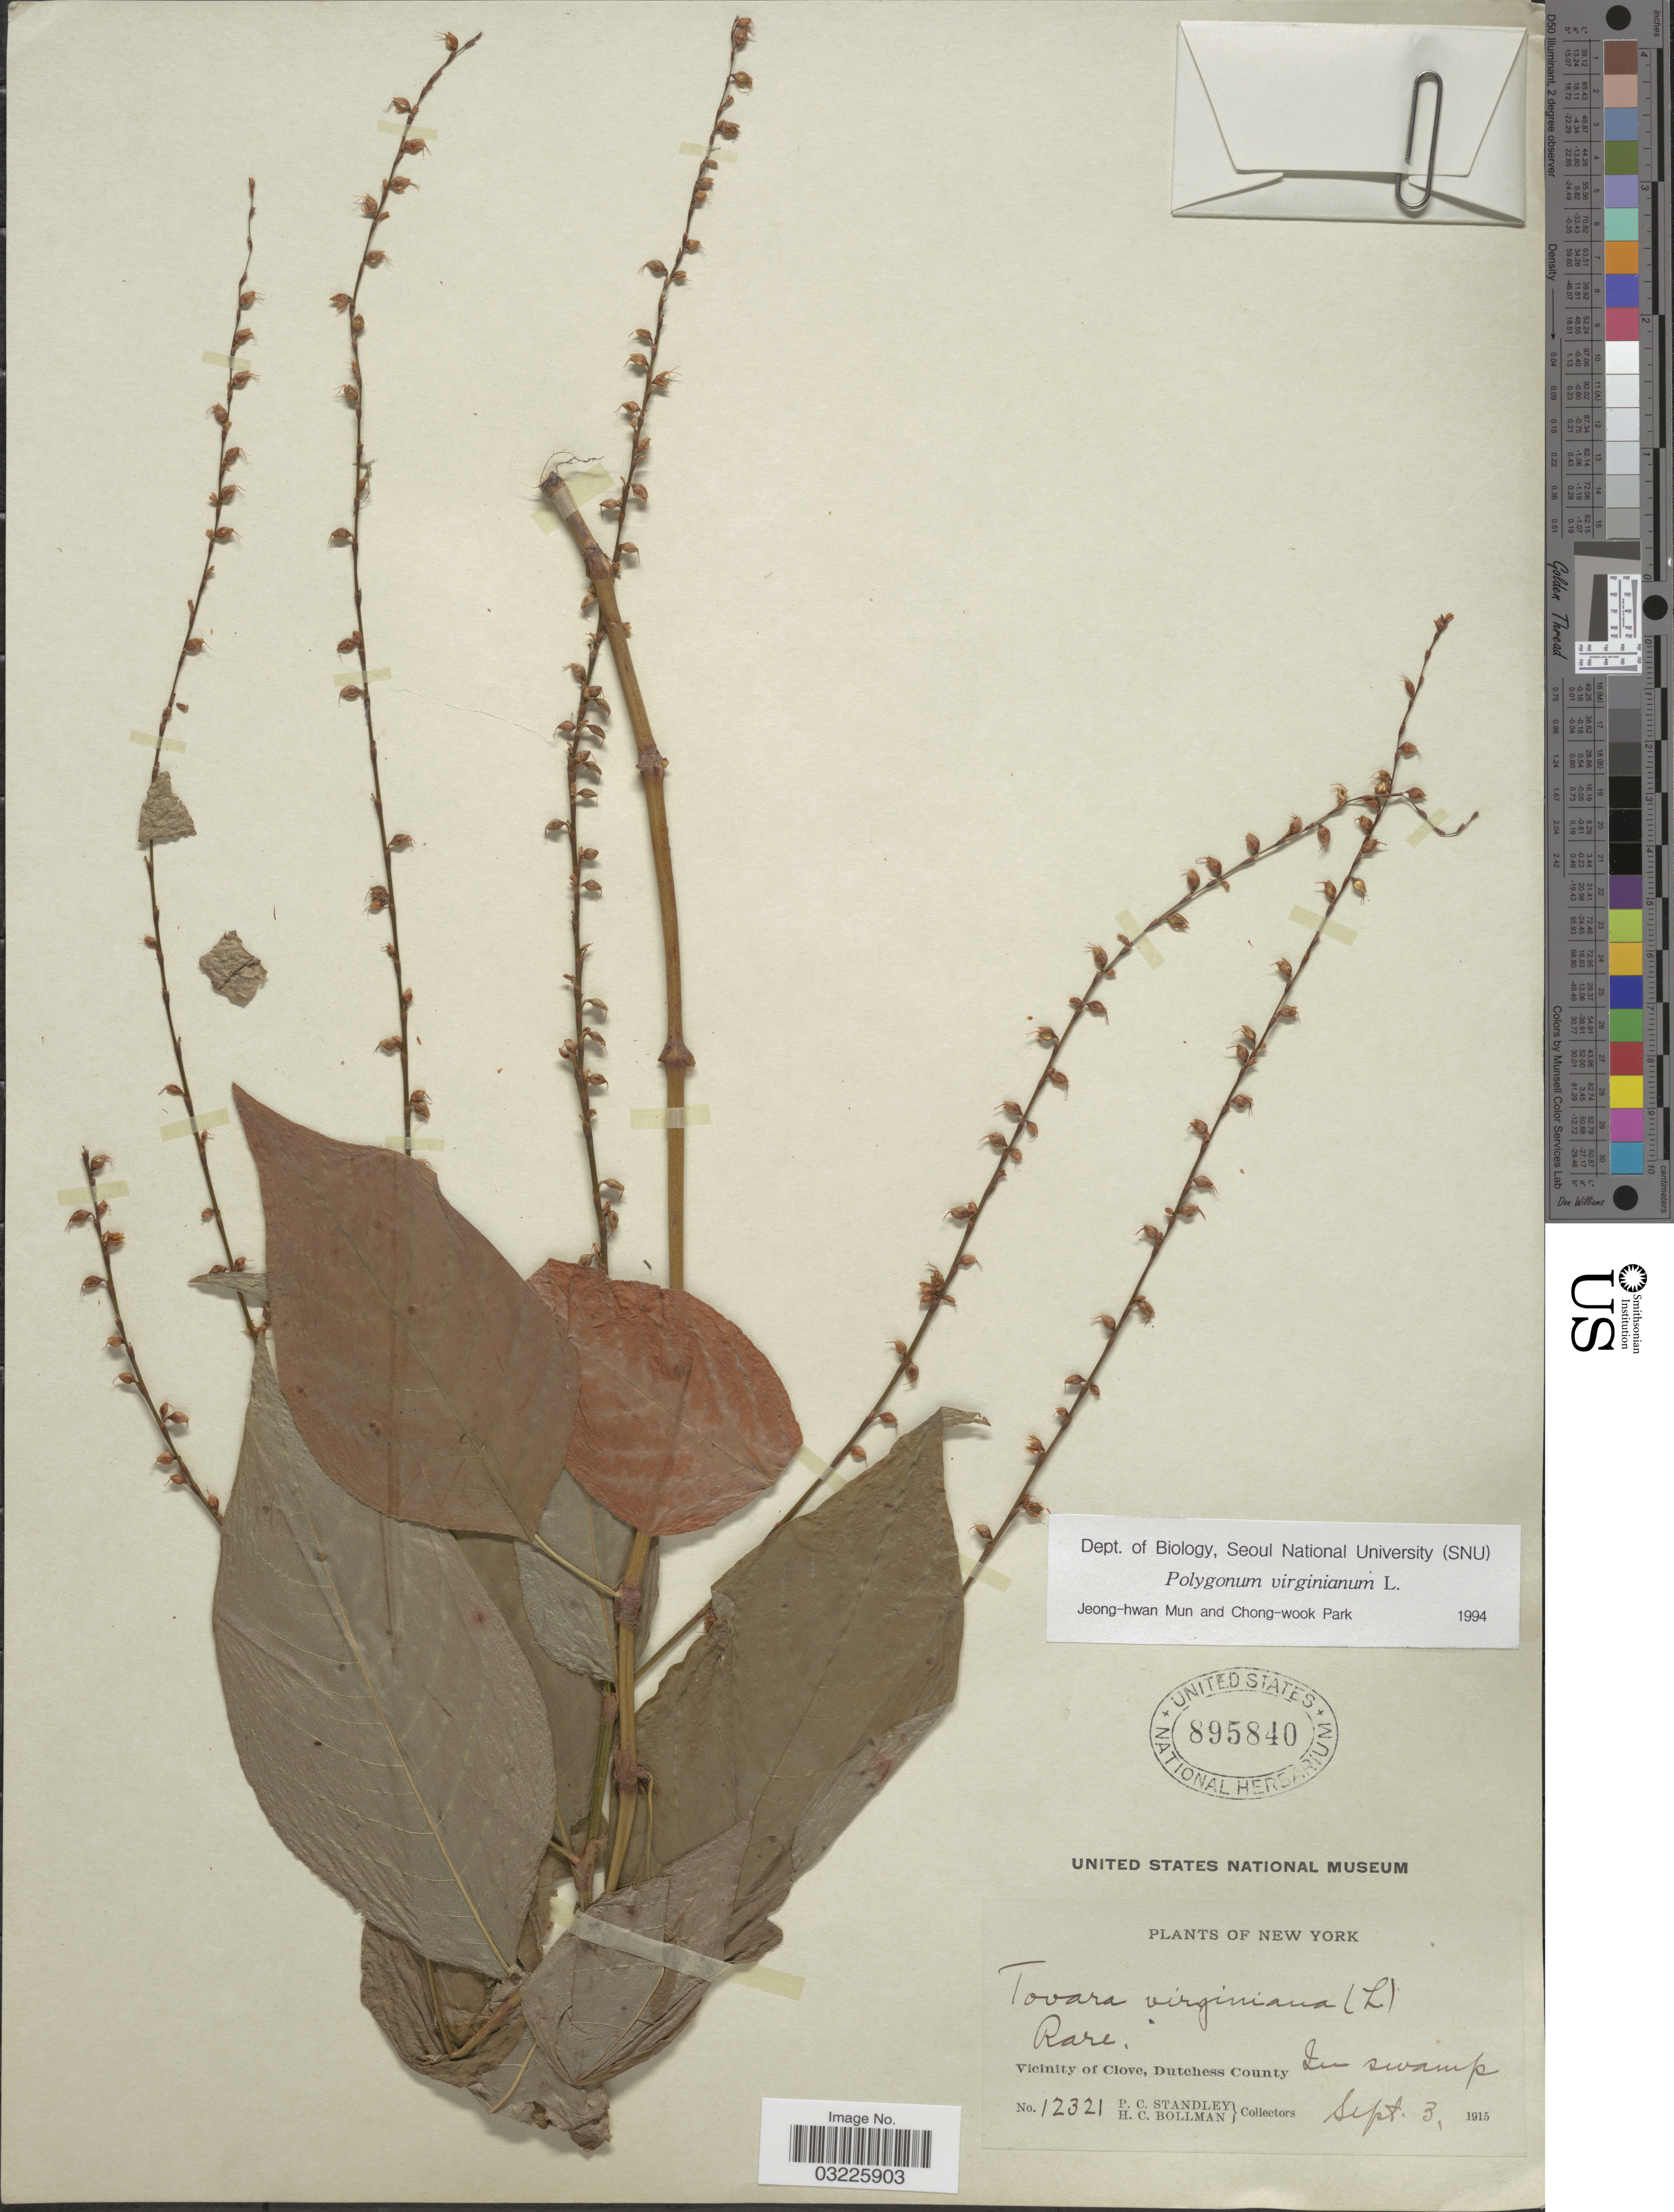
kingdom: Plantae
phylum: Tracheophyta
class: Magnoliopsida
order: Caryophyllales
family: Polygonaceae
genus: Persicaria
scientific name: Persicaria virginiana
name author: (L.) Gaertn.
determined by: Atha, D. E.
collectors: P. C. Standley & H. C. Bollman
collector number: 12321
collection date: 1915-09-03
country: United States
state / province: New York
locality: Vicinity of Clove, Dutchess County.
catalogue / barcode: US 895840